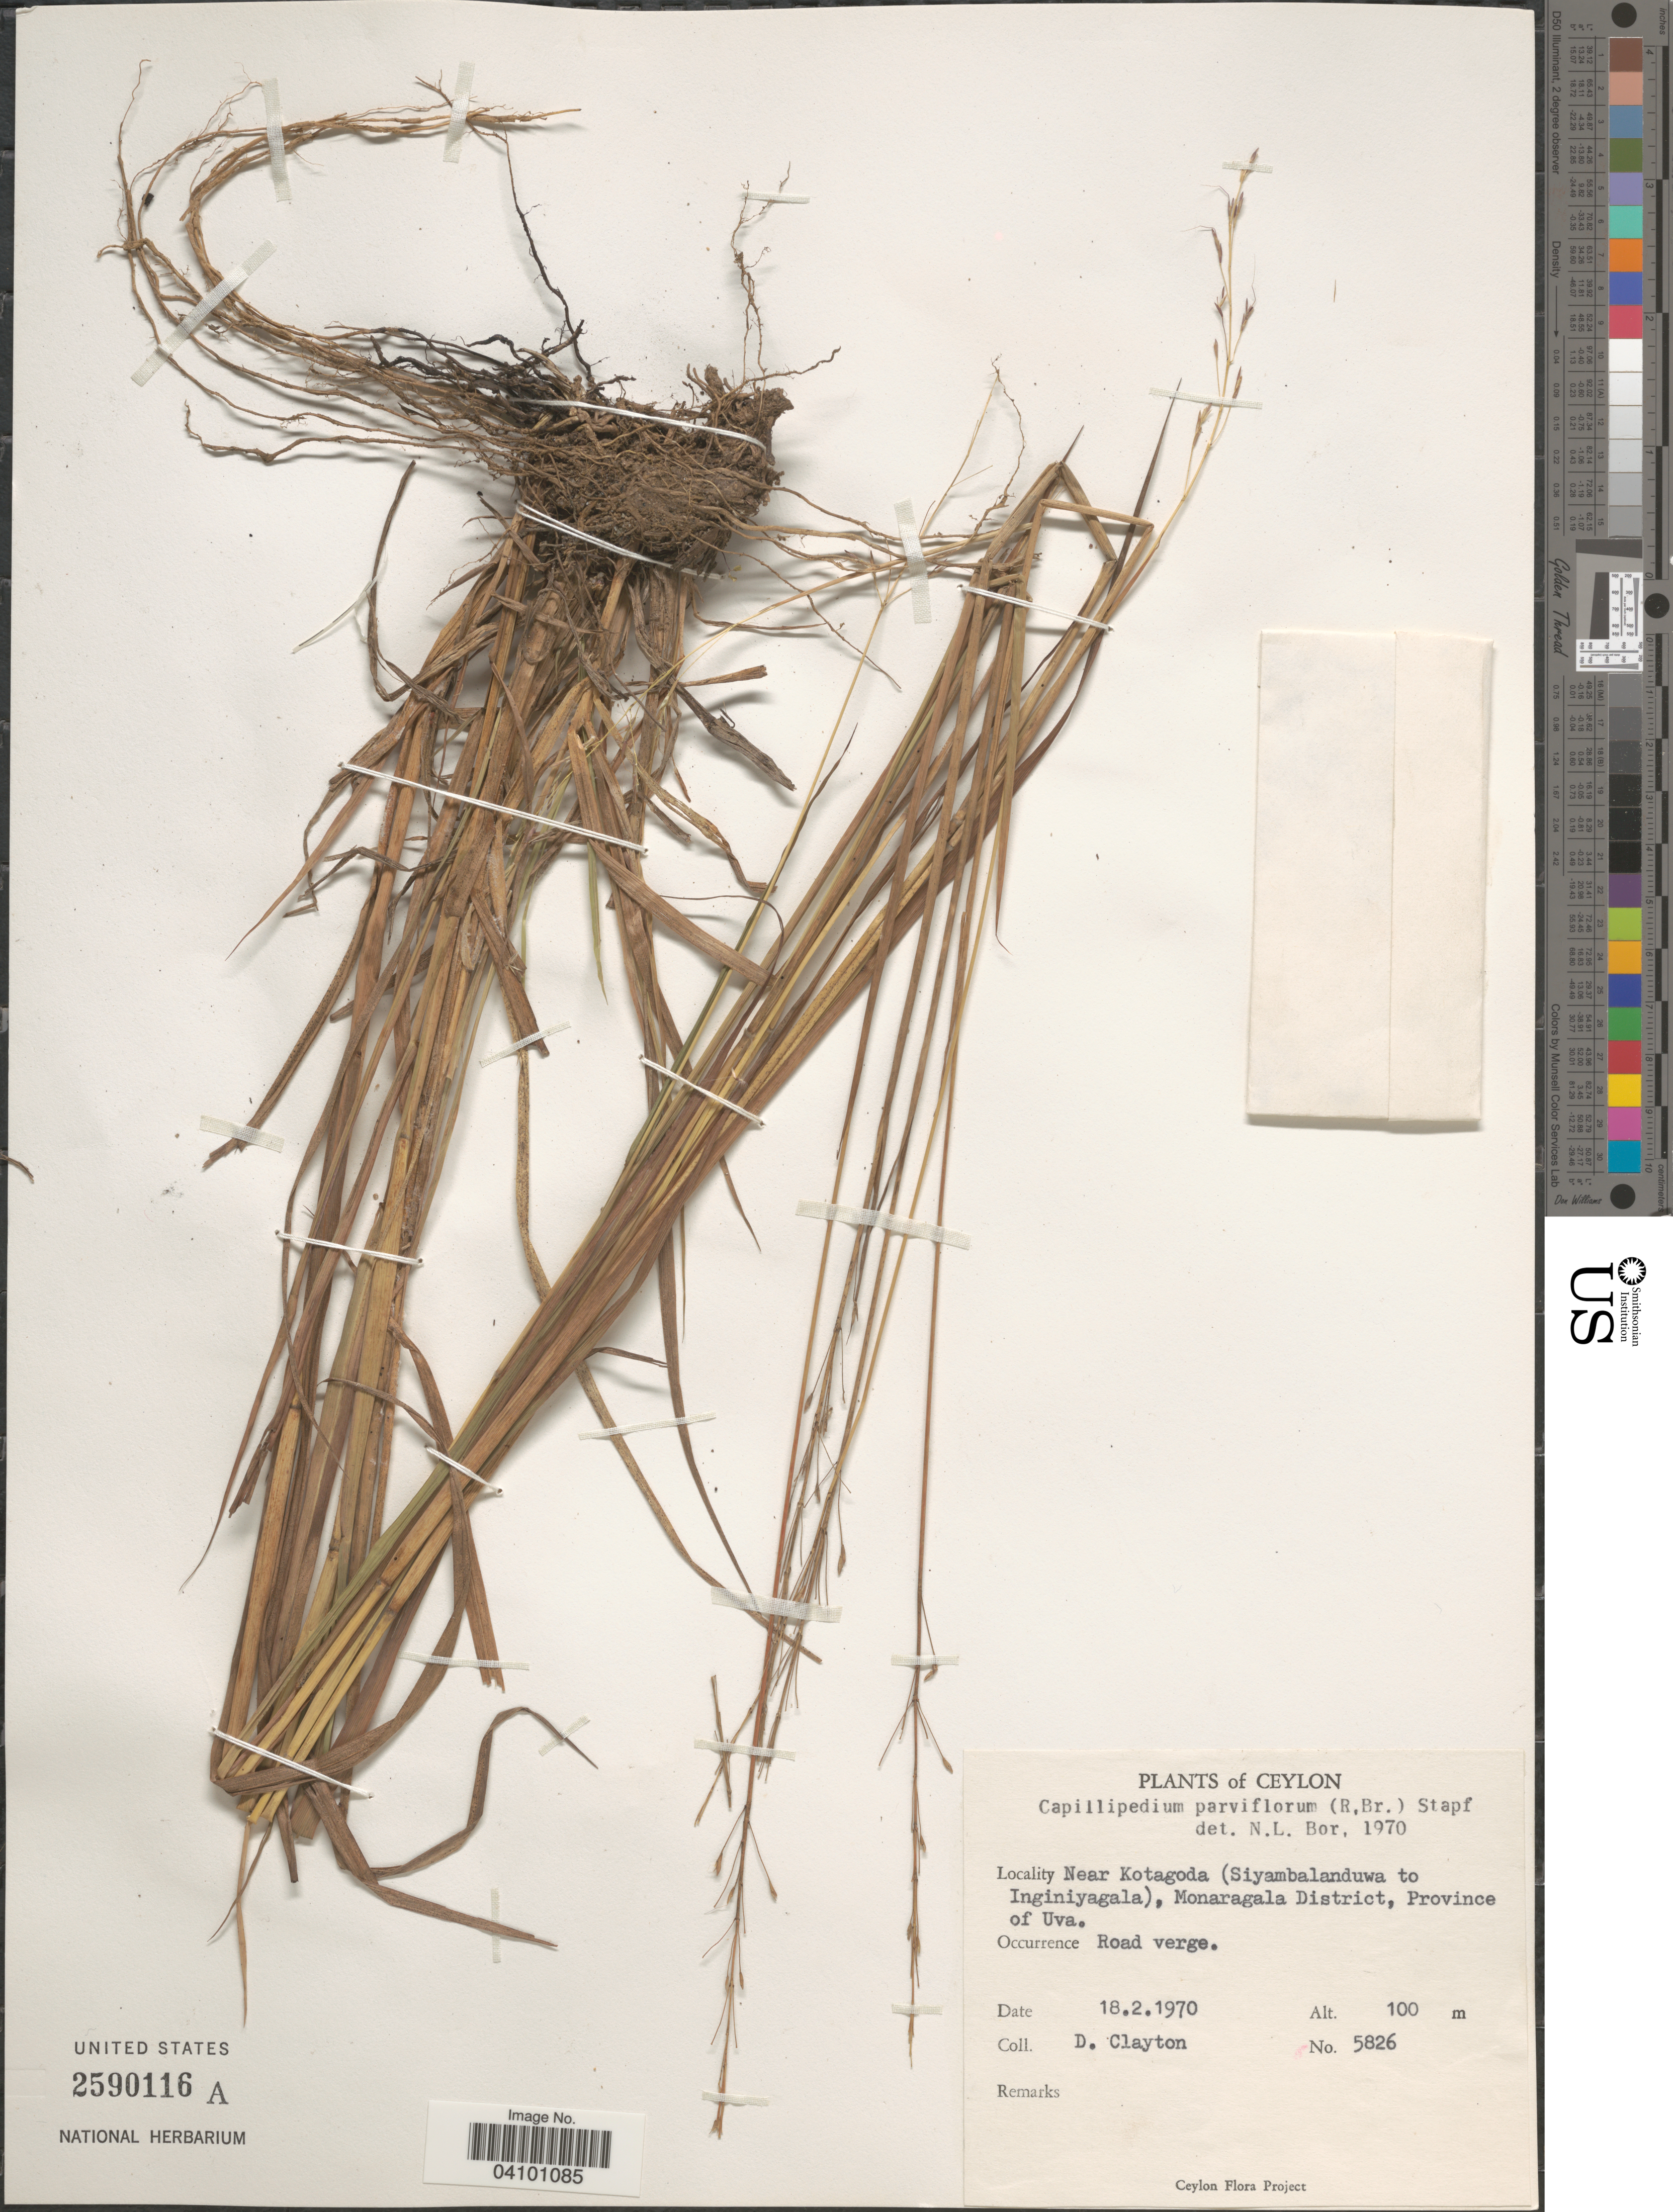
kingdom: Plantae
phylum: Tracheophyta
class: Liliopsida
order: Poales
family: Poaceae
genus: Capillipedium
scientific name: Capillipedium parviflorum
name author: (R. Br.) Stapf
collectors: D. Clayton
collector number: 5826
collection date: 1970-02-18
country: Sri Lanka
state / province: Uva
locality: Ceylon. Near Kotagoda (Siyambalanduwa to Inginiyagala), Monaragala District.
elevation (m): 100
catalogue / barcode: US 2590116A